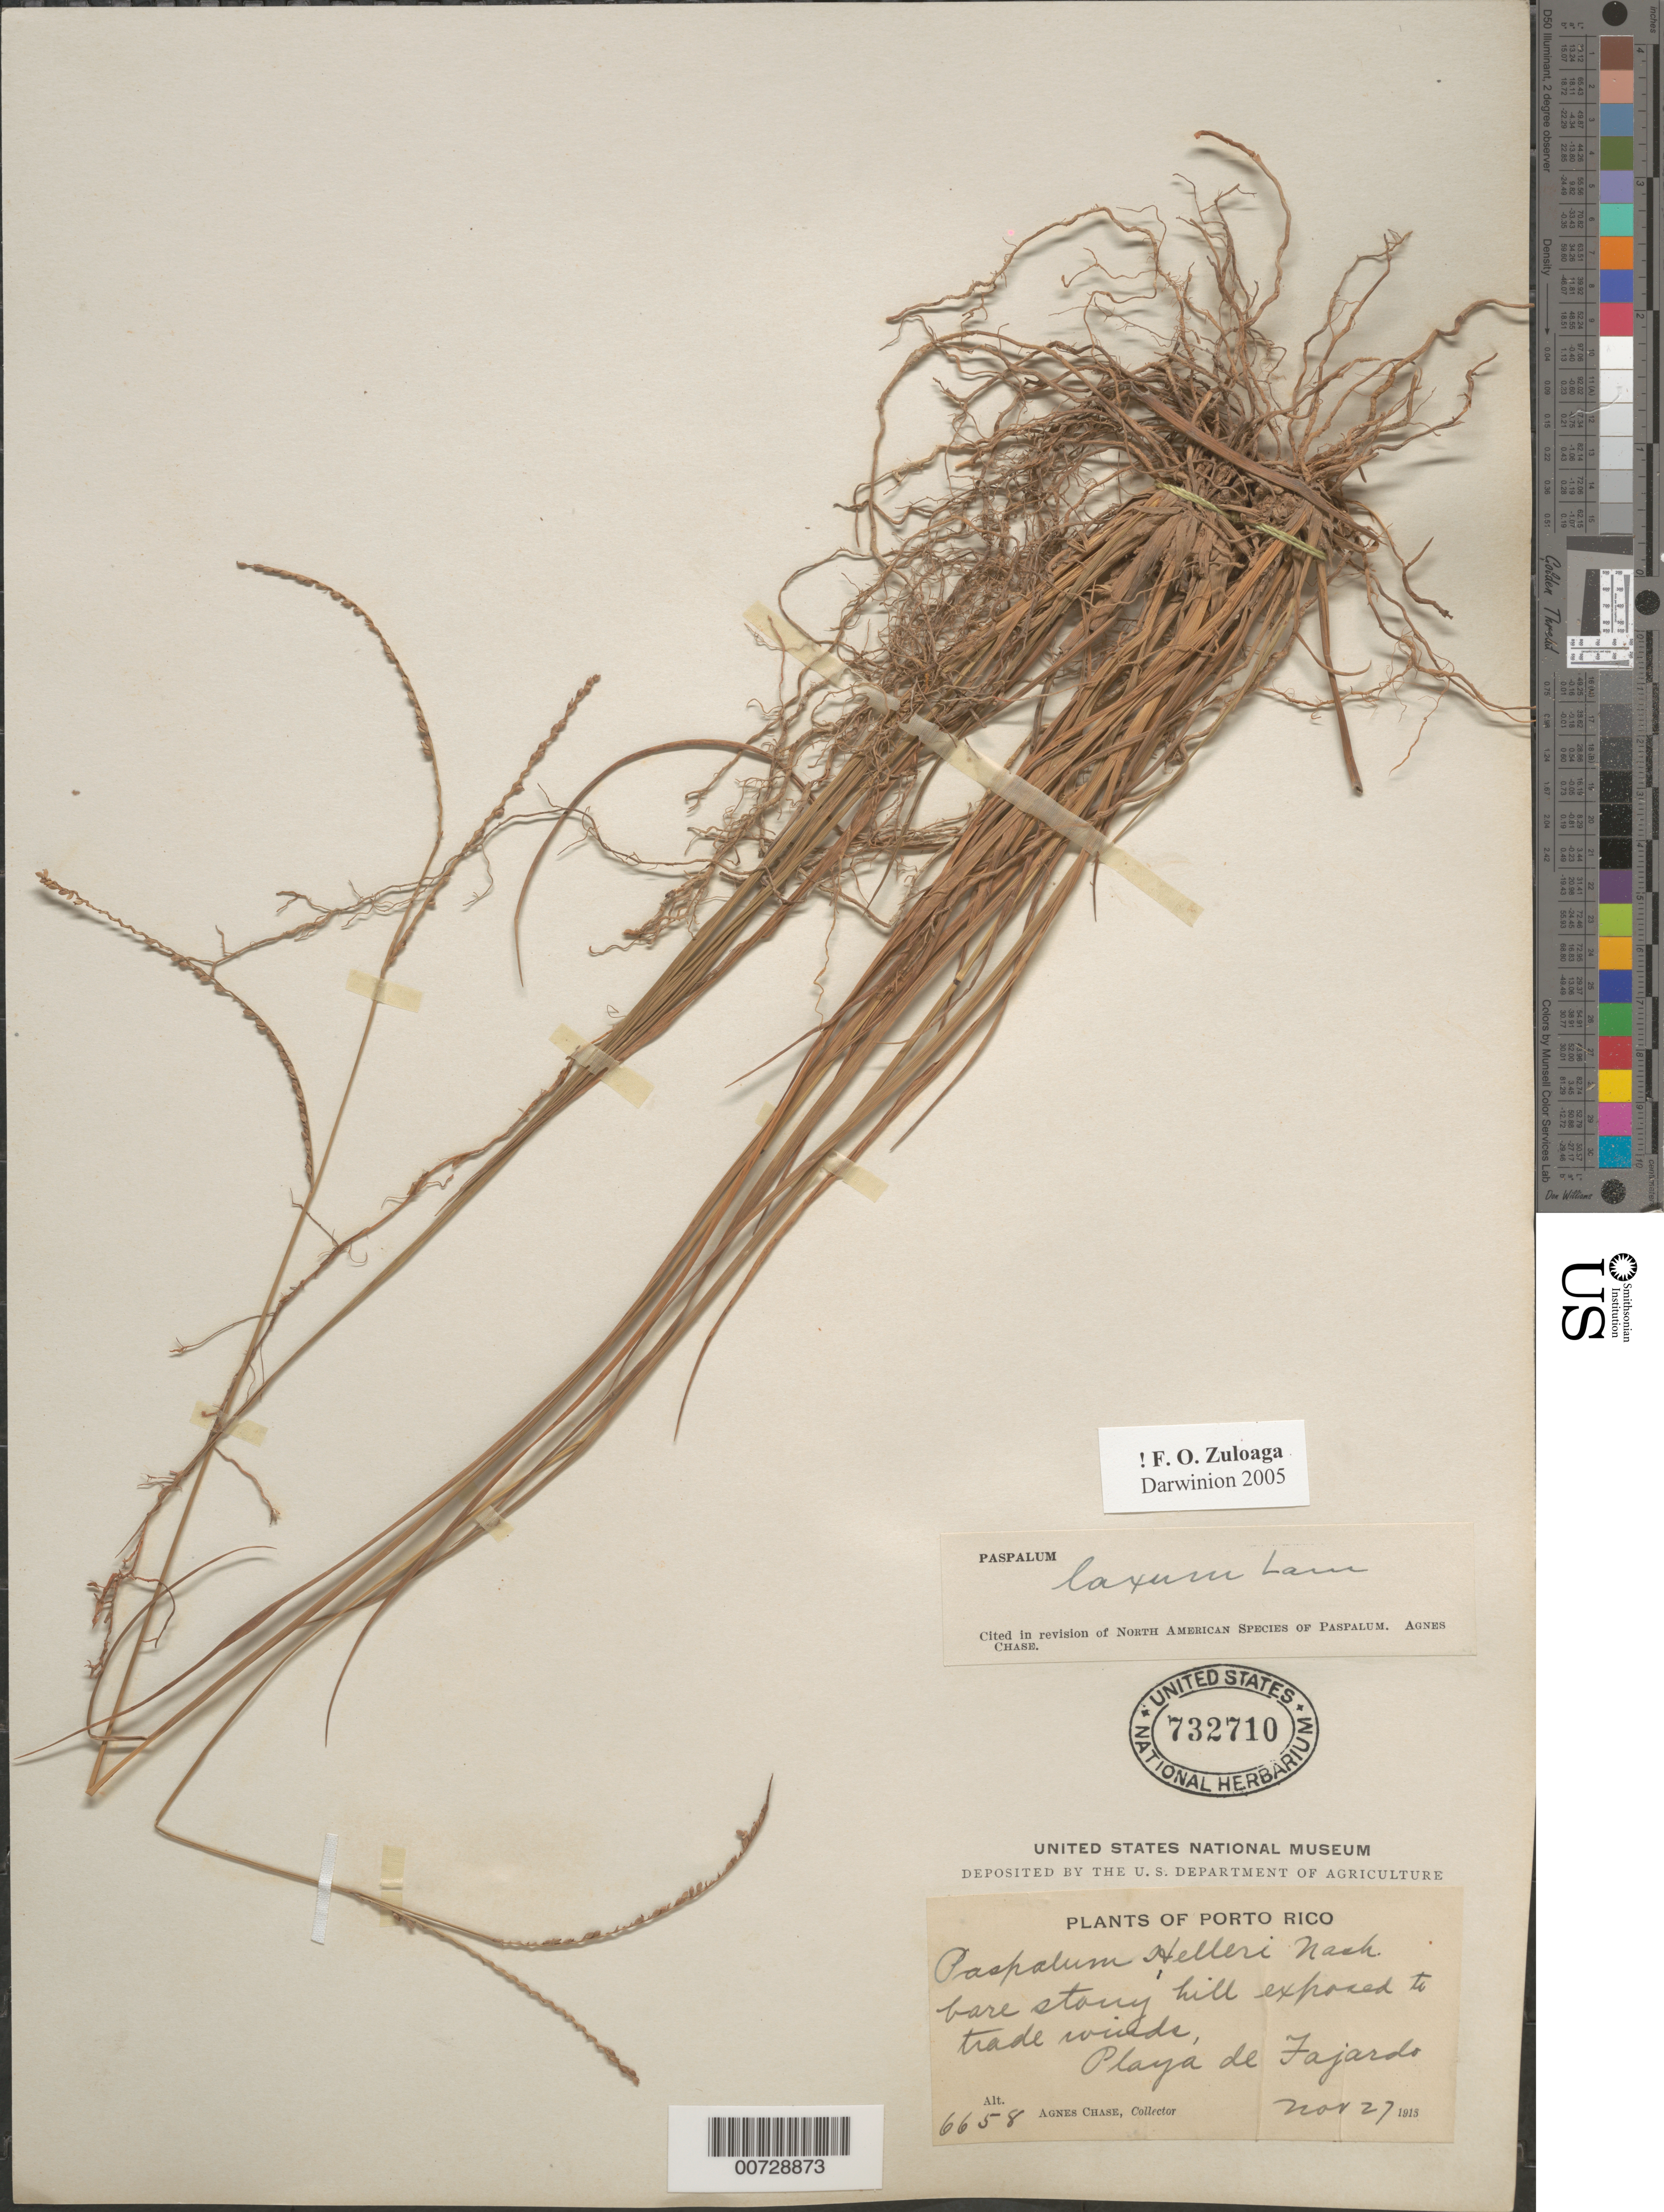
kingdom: Plantae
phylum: Tracheophyta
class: Liliopsida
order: Poales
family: Poaceae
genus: Paspalum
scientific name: Paspalum laxum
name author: Lam.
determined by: Chase, [M.] Agnes, (US)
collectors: A. Chase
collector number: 6658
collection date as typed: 27 Nov 1913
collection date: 1913-11-27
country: Puerto Rico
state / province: Fajardo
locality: Fajardo, Playa de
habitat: Bare stony hill exposed to trade winds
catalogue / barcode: US 732710